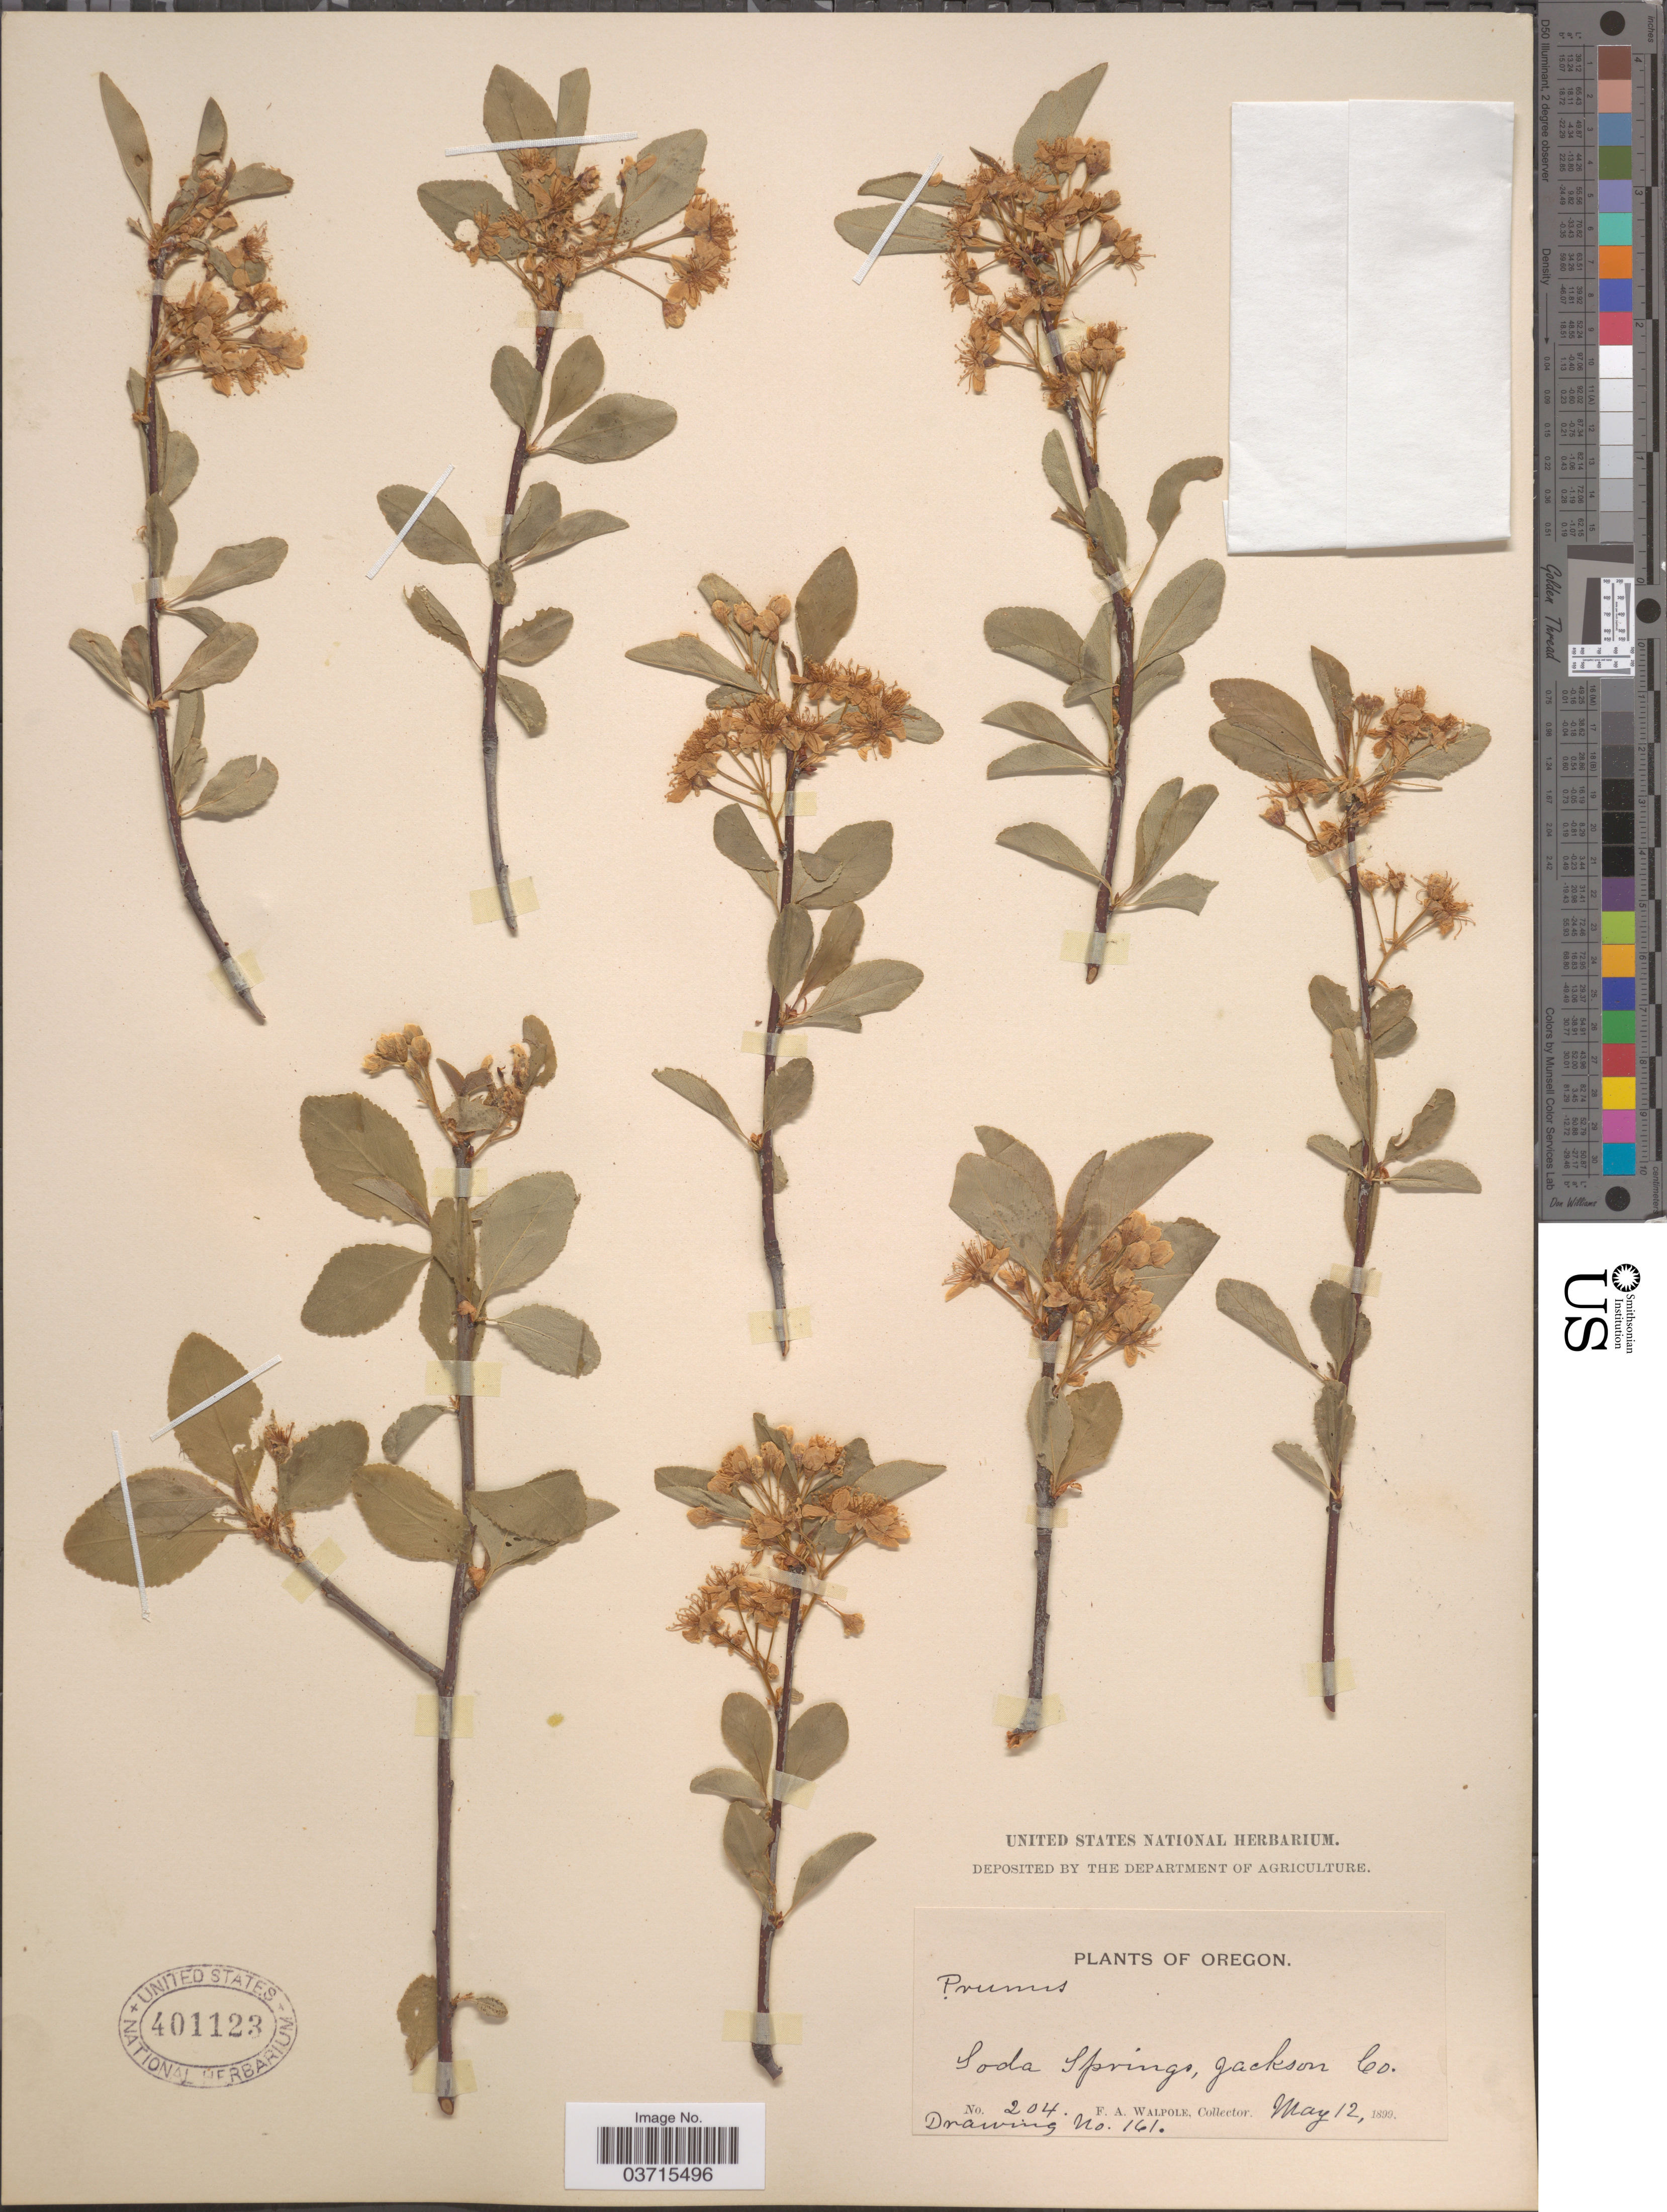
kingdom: Plantae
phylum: Tracheophyta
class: Magnoliopsida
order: Rosales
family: Rosaceae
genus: Prunus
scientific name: Prunus emarginata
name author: (Douglas ex Hook.) Eaton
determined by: Strong, Mark T., (BOT), Smithsonian Institution - National Museum of Natural History (UNITED STATES)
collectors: F. Walpole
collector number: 204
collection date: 1899-05-12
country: United States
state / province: Oregon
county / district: Jackson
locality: Soda Springs, Jackson Co.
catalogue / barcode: US 401123